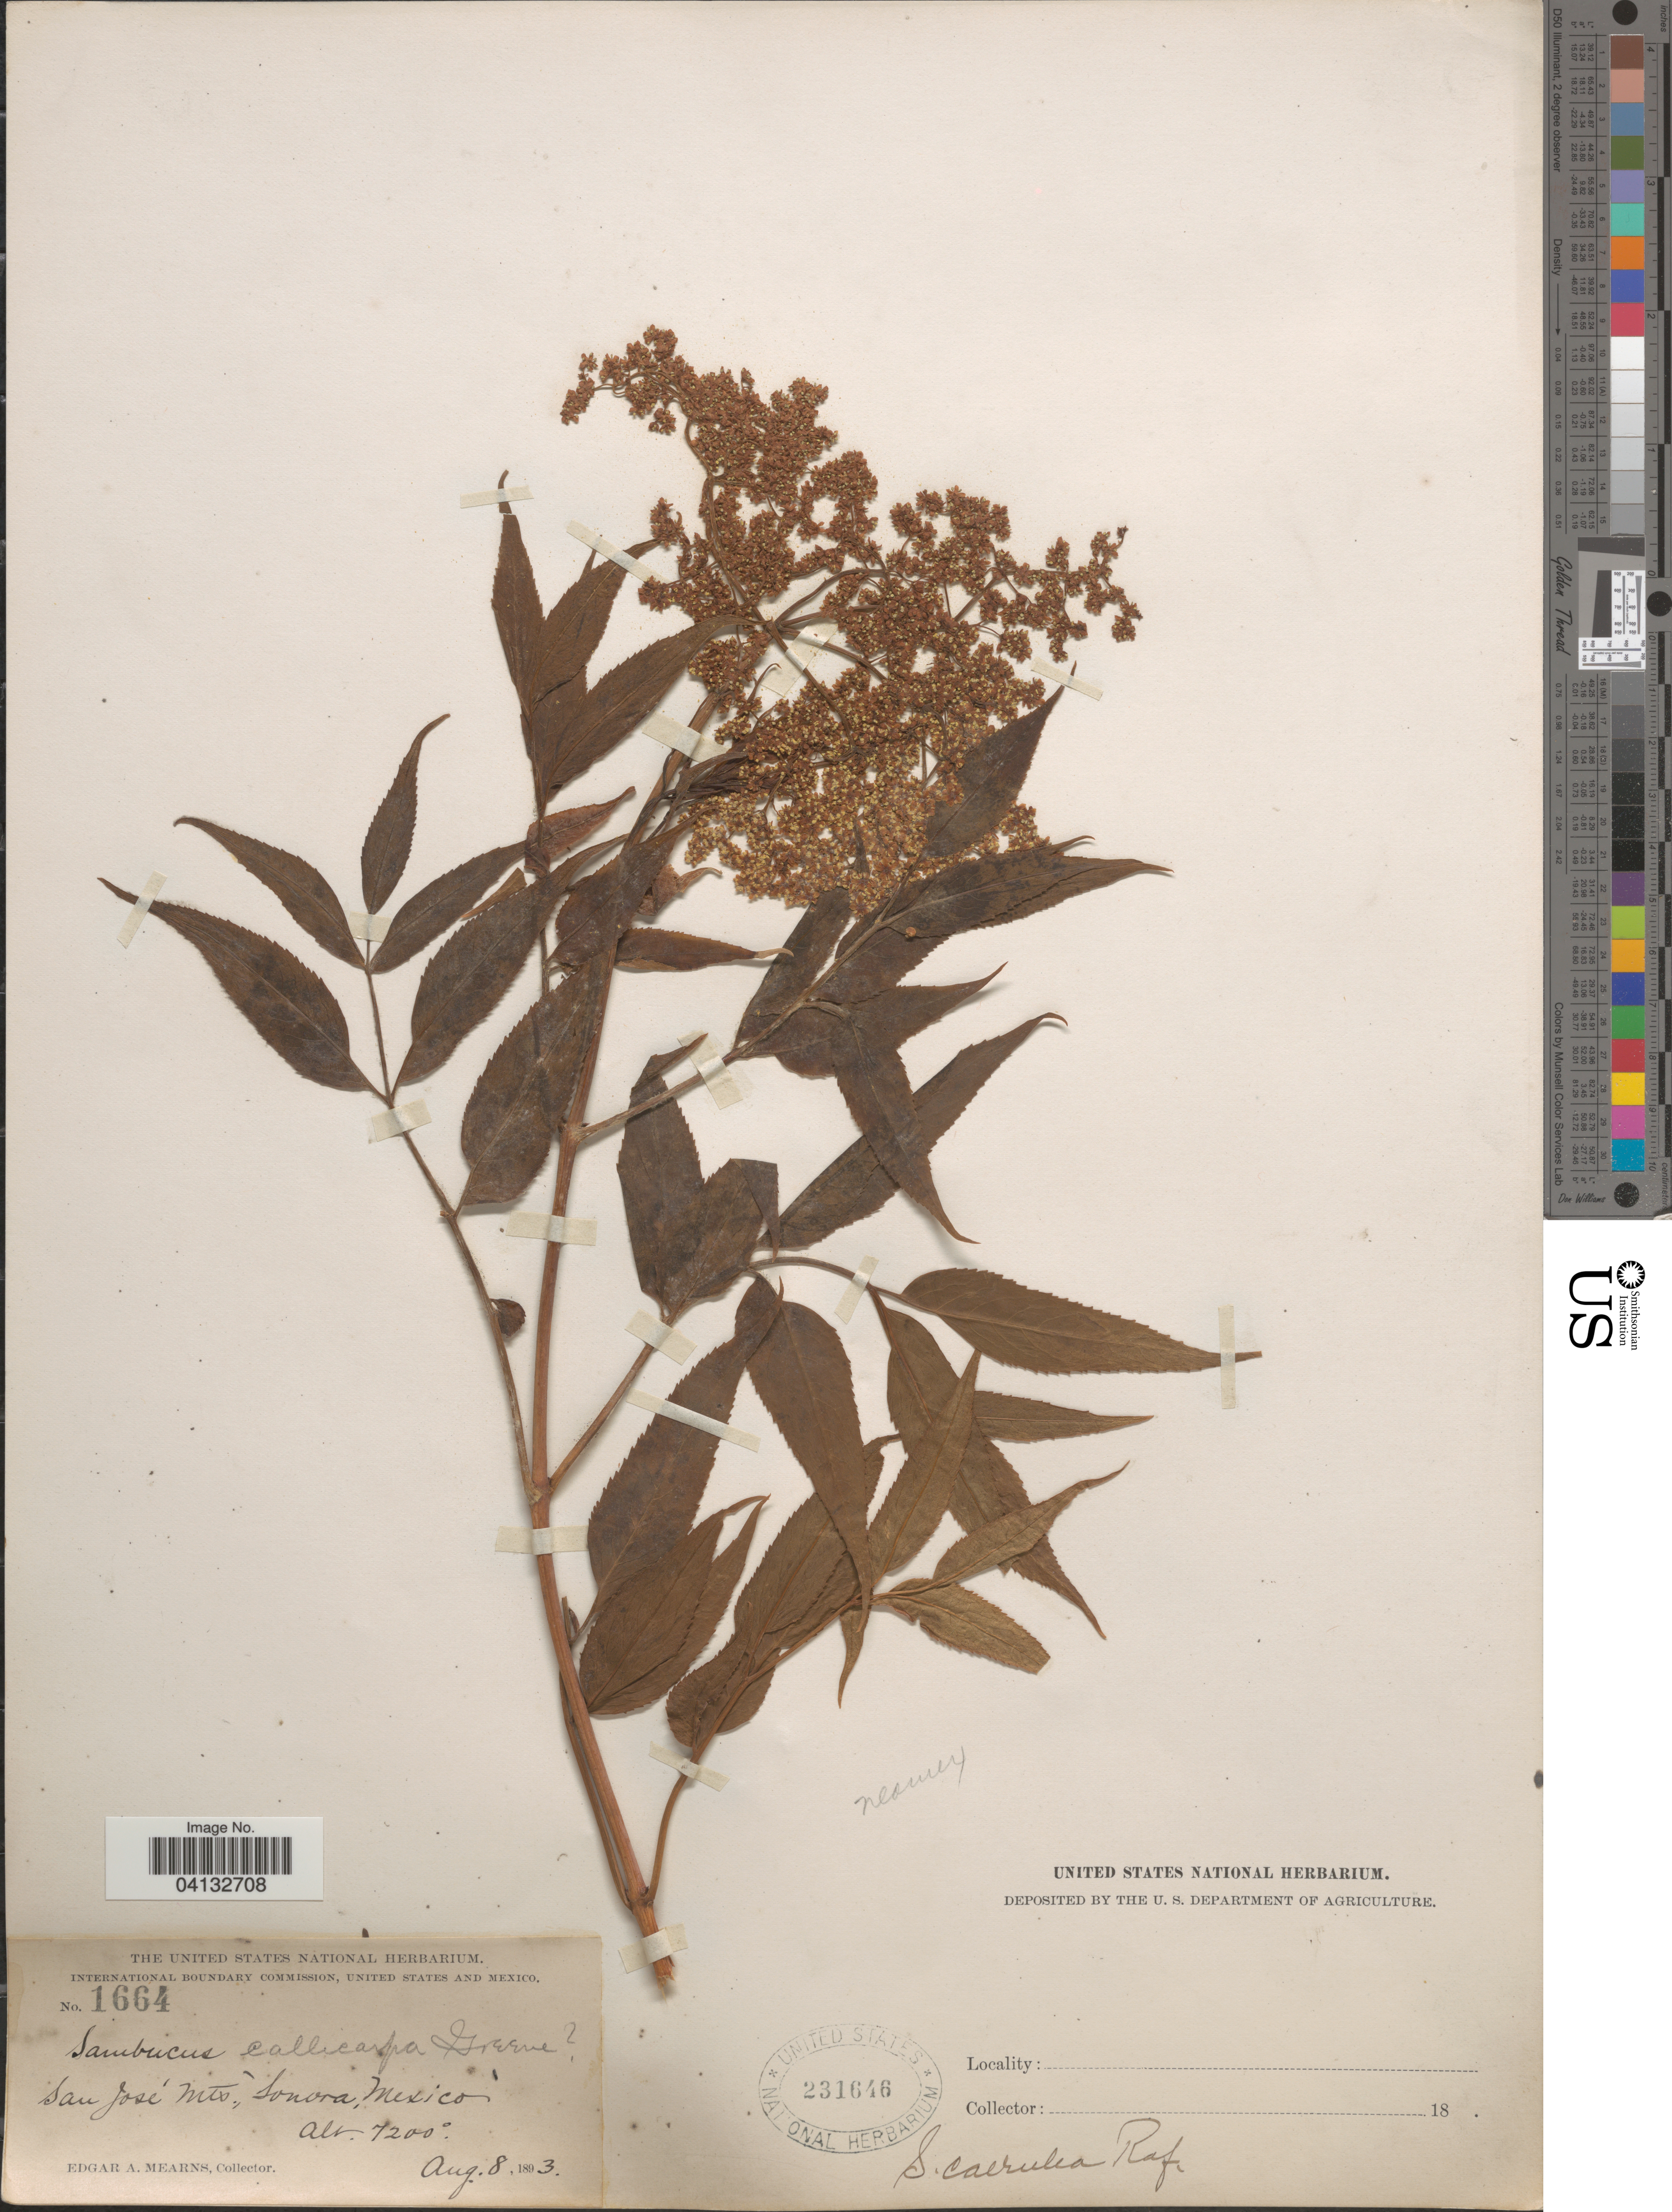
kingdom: Plantae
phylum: Tracheophyta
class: Magnoliopsida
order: Dipsacales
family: Viburnaceae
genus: Sambucus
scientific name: Sambucus callicarpa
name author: Greene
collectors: E. A. Mearns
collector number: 1664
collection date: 1893-08-08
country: Mexico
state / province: Sonora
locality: San José Mts.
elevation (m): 2225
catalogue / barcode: US 231646